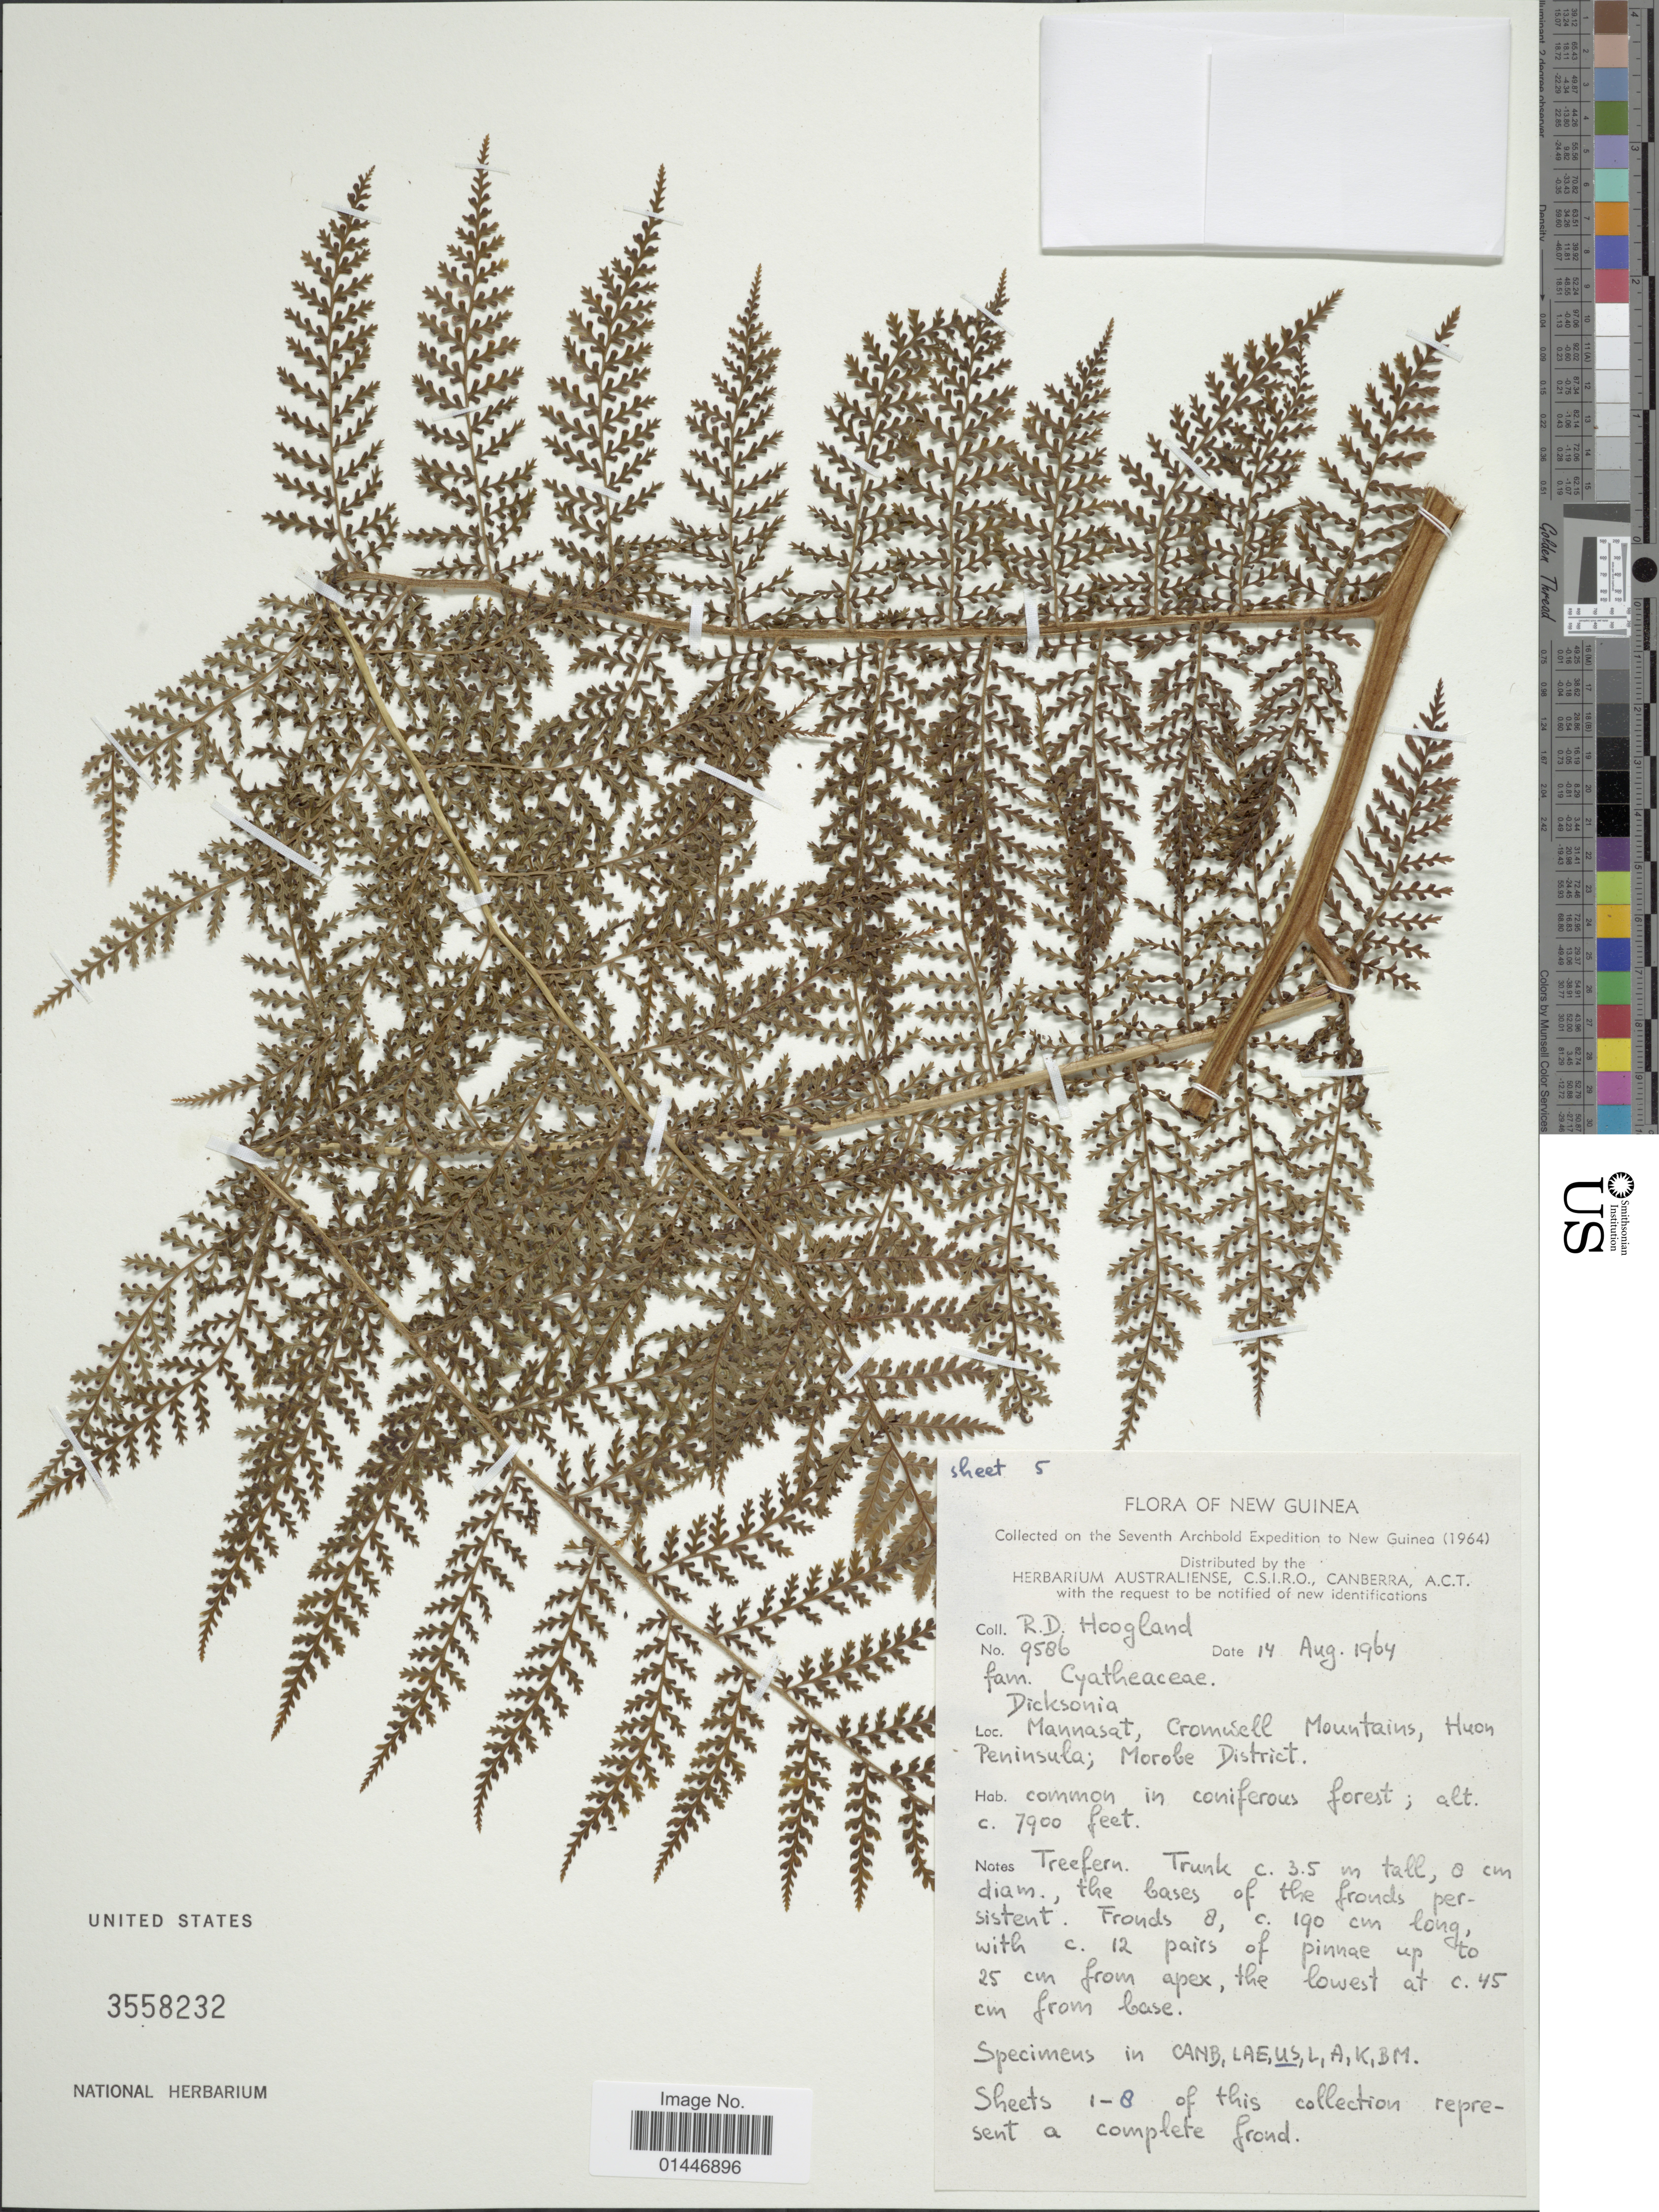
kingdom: Plantae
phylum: Tracheophyta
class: Polypodiopsida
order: Cyatheales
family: Dicksoniaceae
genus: Dicksonia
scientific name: Dicksonia lanigera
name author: Holttum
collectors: R. D. Hoogland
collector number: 9586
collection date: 1964-08-14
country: Papua New Guinea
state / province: Morobe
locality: New Guinea: Mannasat, Cromwell Mountains, Huon Penisula; Morobe District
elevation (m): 2408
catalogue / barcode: US 3558232